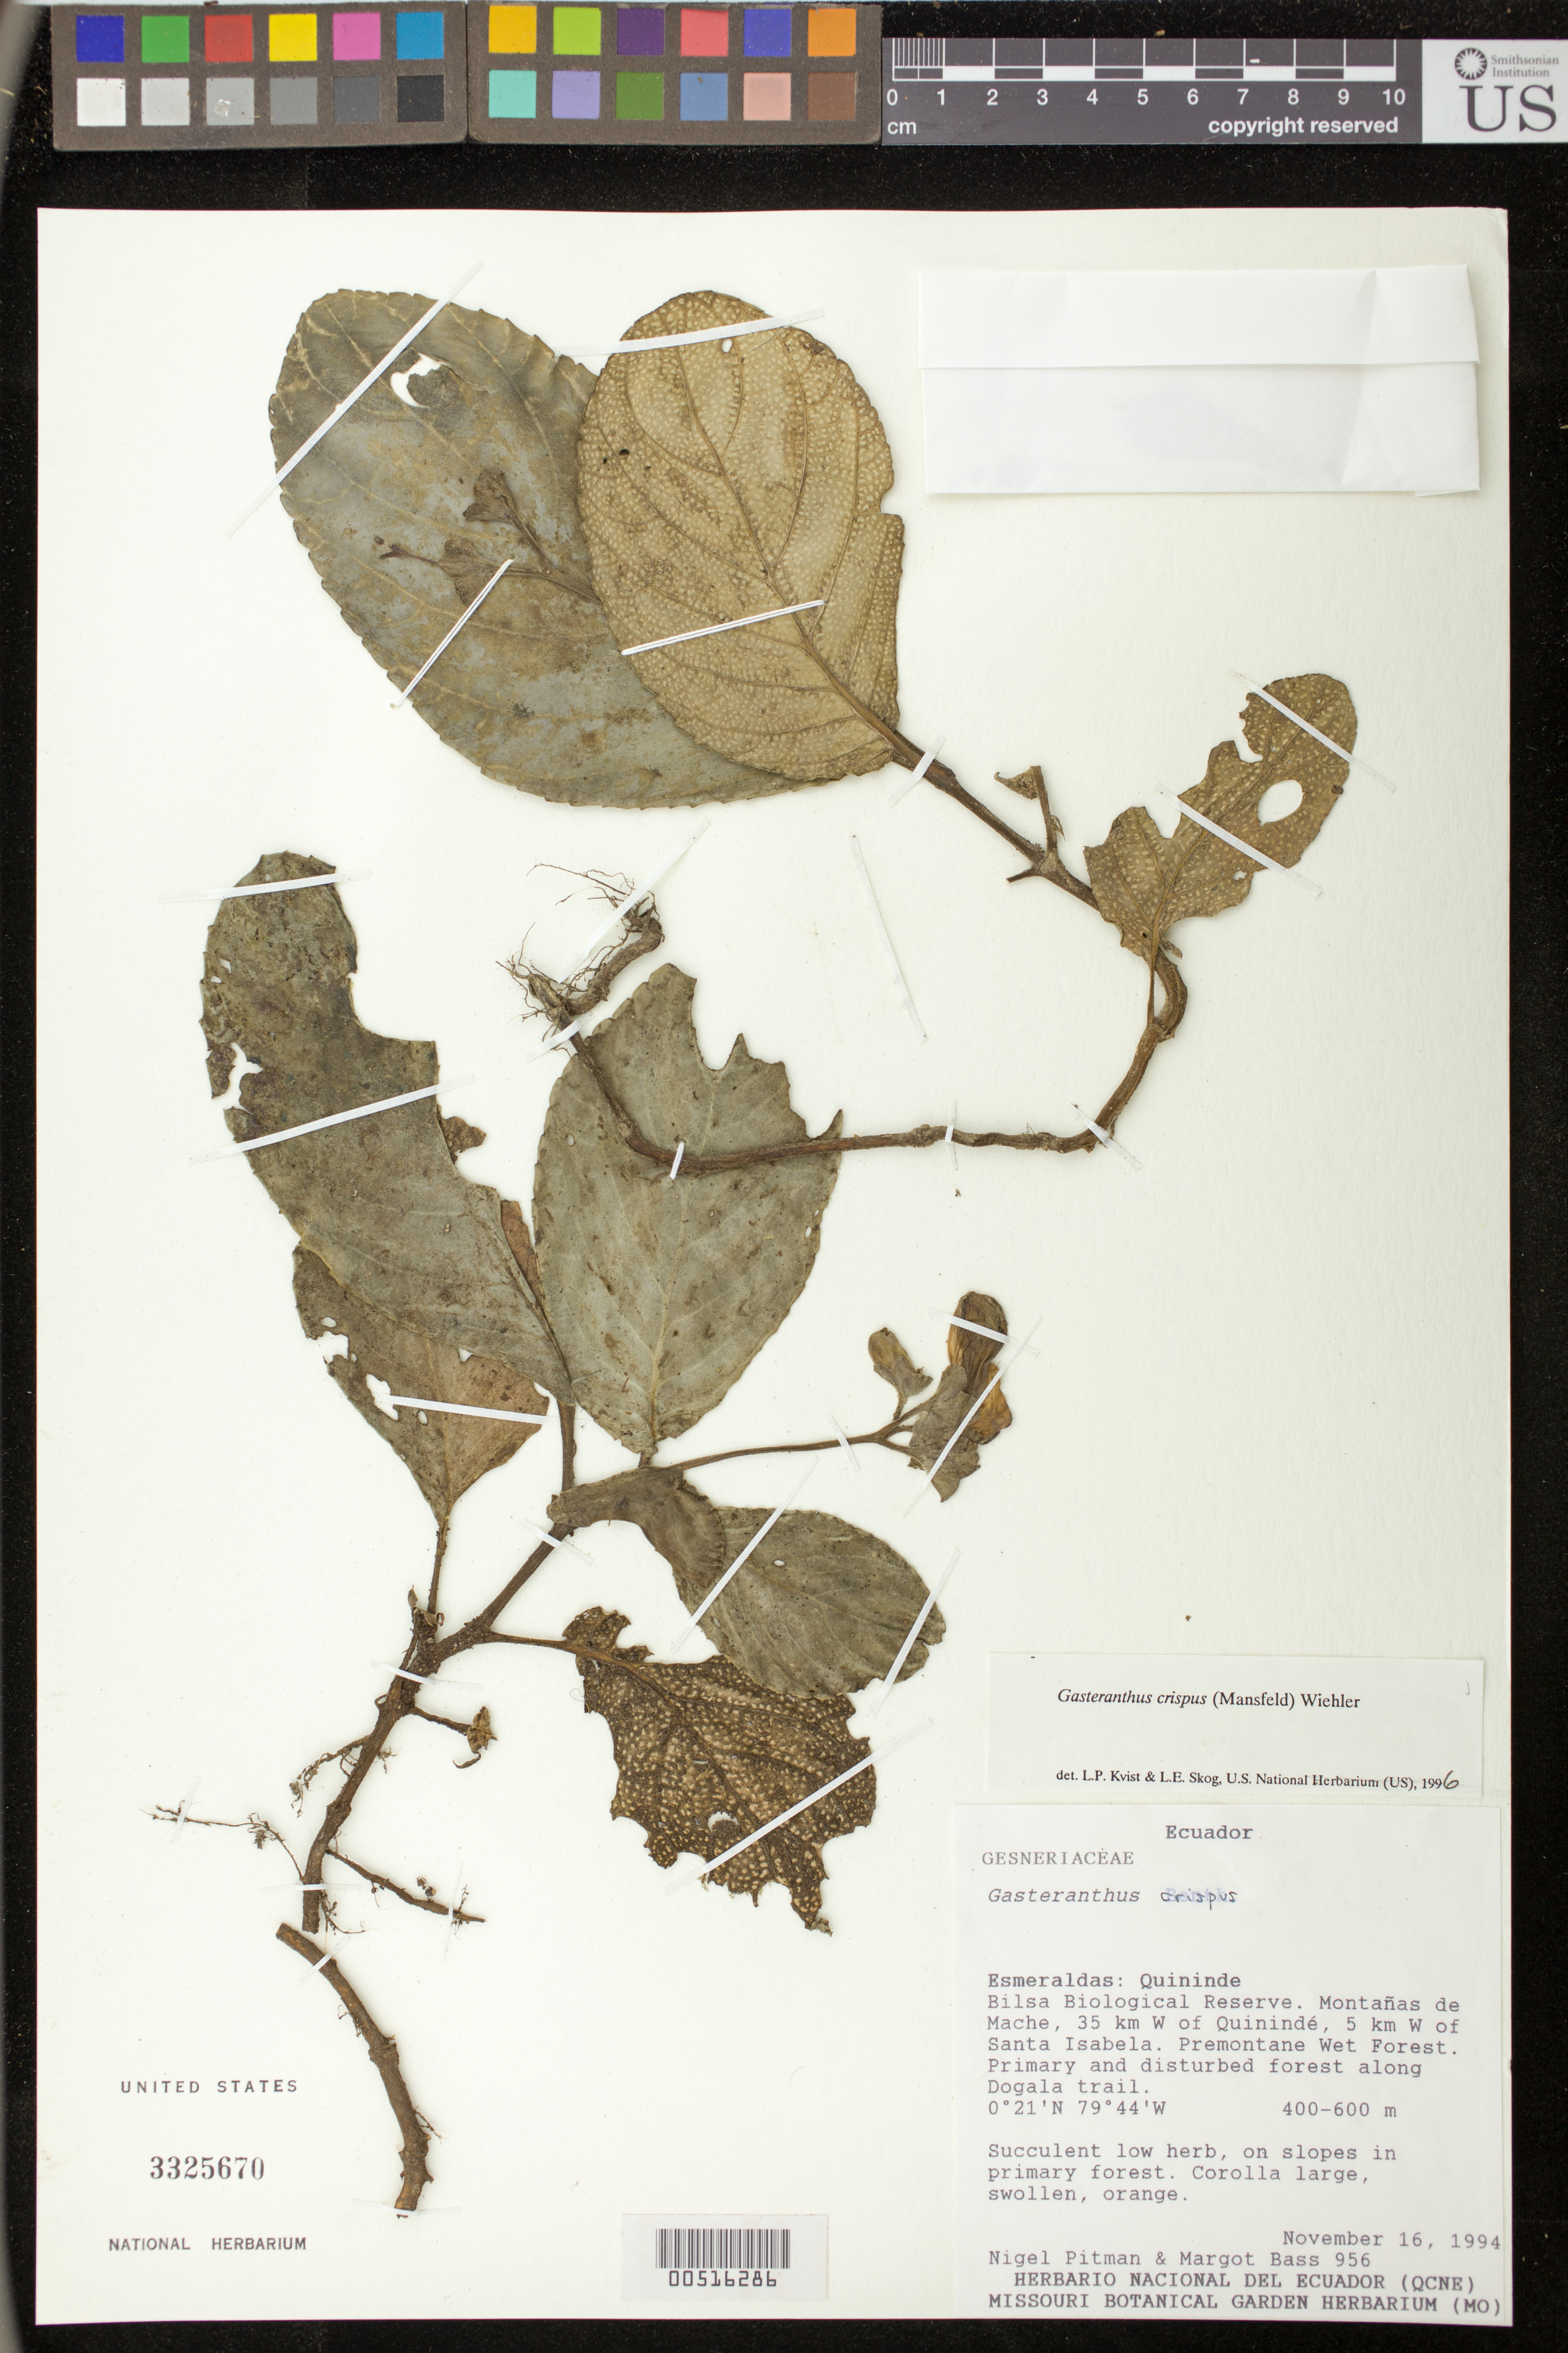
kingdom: Plantae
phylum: Tracheophyta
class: Magnoliopsida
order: Lamiales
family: Gesneriaceae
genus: Gasteranthus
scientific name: Gasteranthus crispus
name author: (Mansf.) Wiehler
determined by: Skog, Laurence E.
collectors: N. Pitman & M. Bass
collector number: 956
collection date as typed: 16 Nov 1994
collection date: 1994-11-16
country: Ecuador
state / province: Esmeraldas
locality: Quininde, Bilsa Biological Reserve, Montañas de Mache, 35 km W of Quinindé, 5 km W of Santa Isabela; along Dogala trail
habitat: Premontane wet forest; primary and disturbed forest; on slopes in primary forest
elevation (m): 400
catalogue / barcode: US 3325670